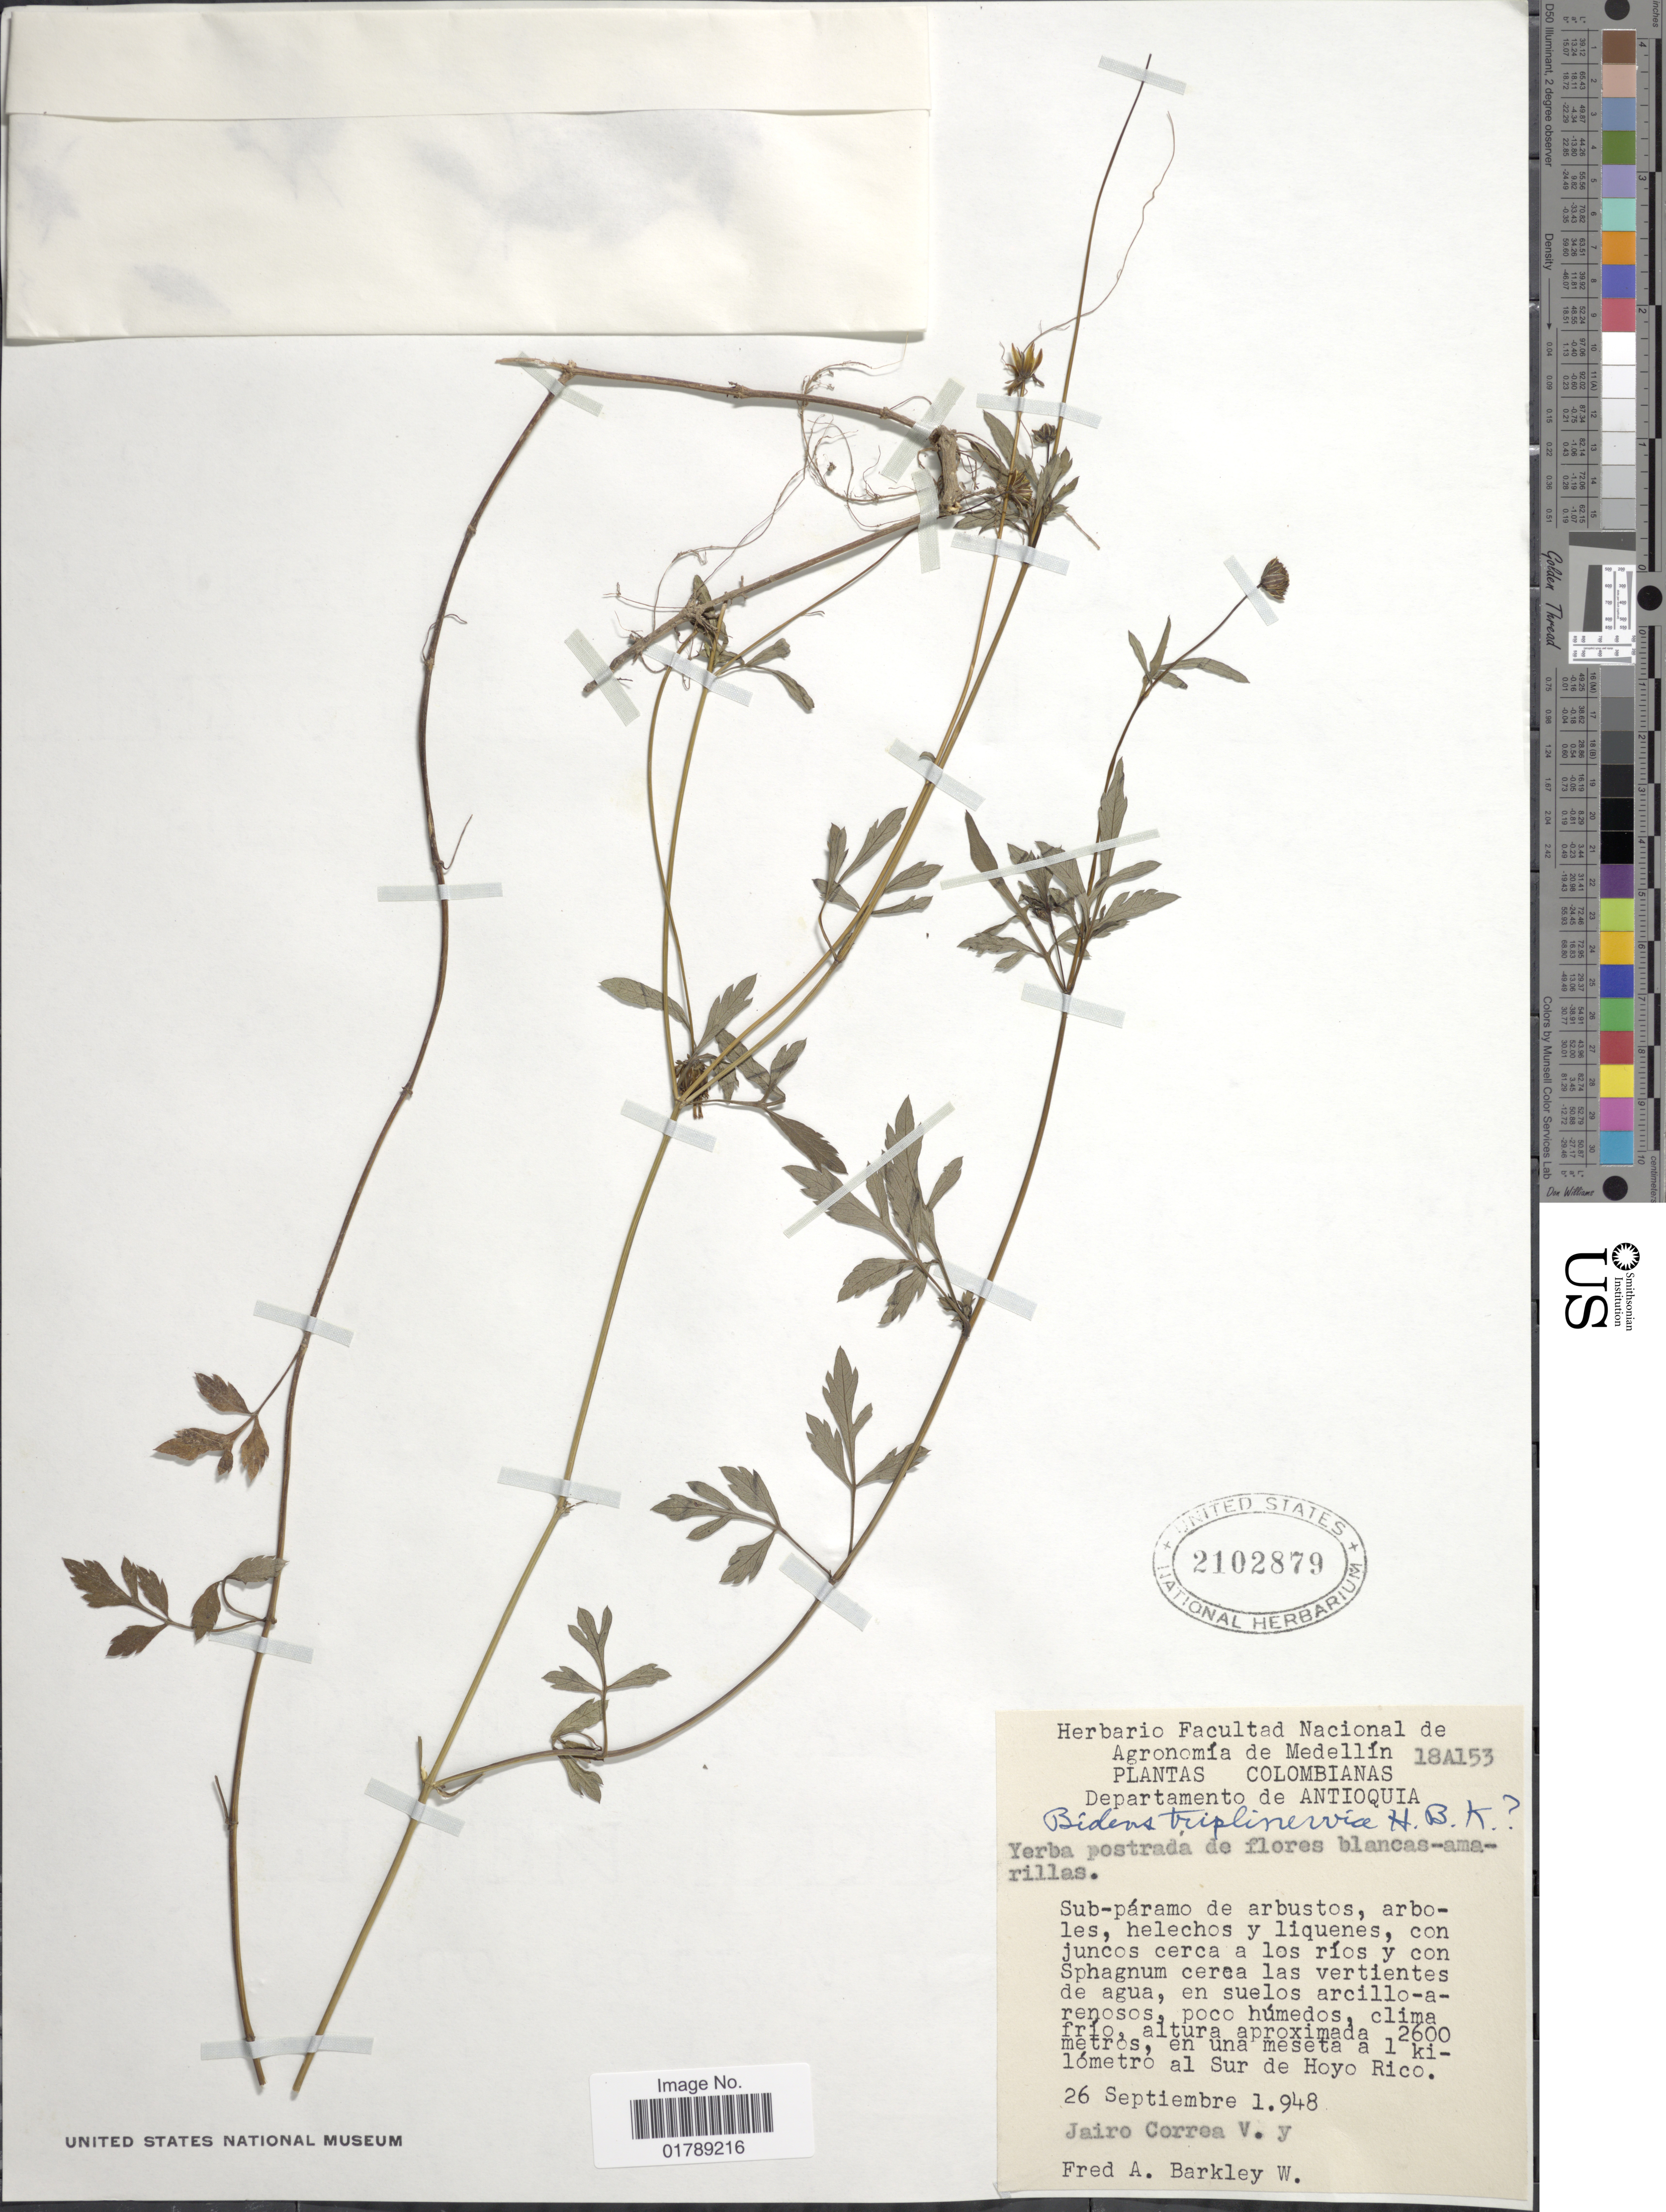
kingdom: Plantae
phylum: Tracheophyta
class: Magnoliopsida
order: Asterales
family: Asteraceae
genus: Bidens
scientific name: Bidens triplinervia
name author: Kunth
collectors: J. Correa & F. A. Barkley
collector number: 18A153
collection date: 1948-09-26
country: Colombia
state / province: Antioquia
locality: A 1 kilómetro al Sur de Hoyo Rico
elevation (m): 2600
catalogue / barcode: US 2102879